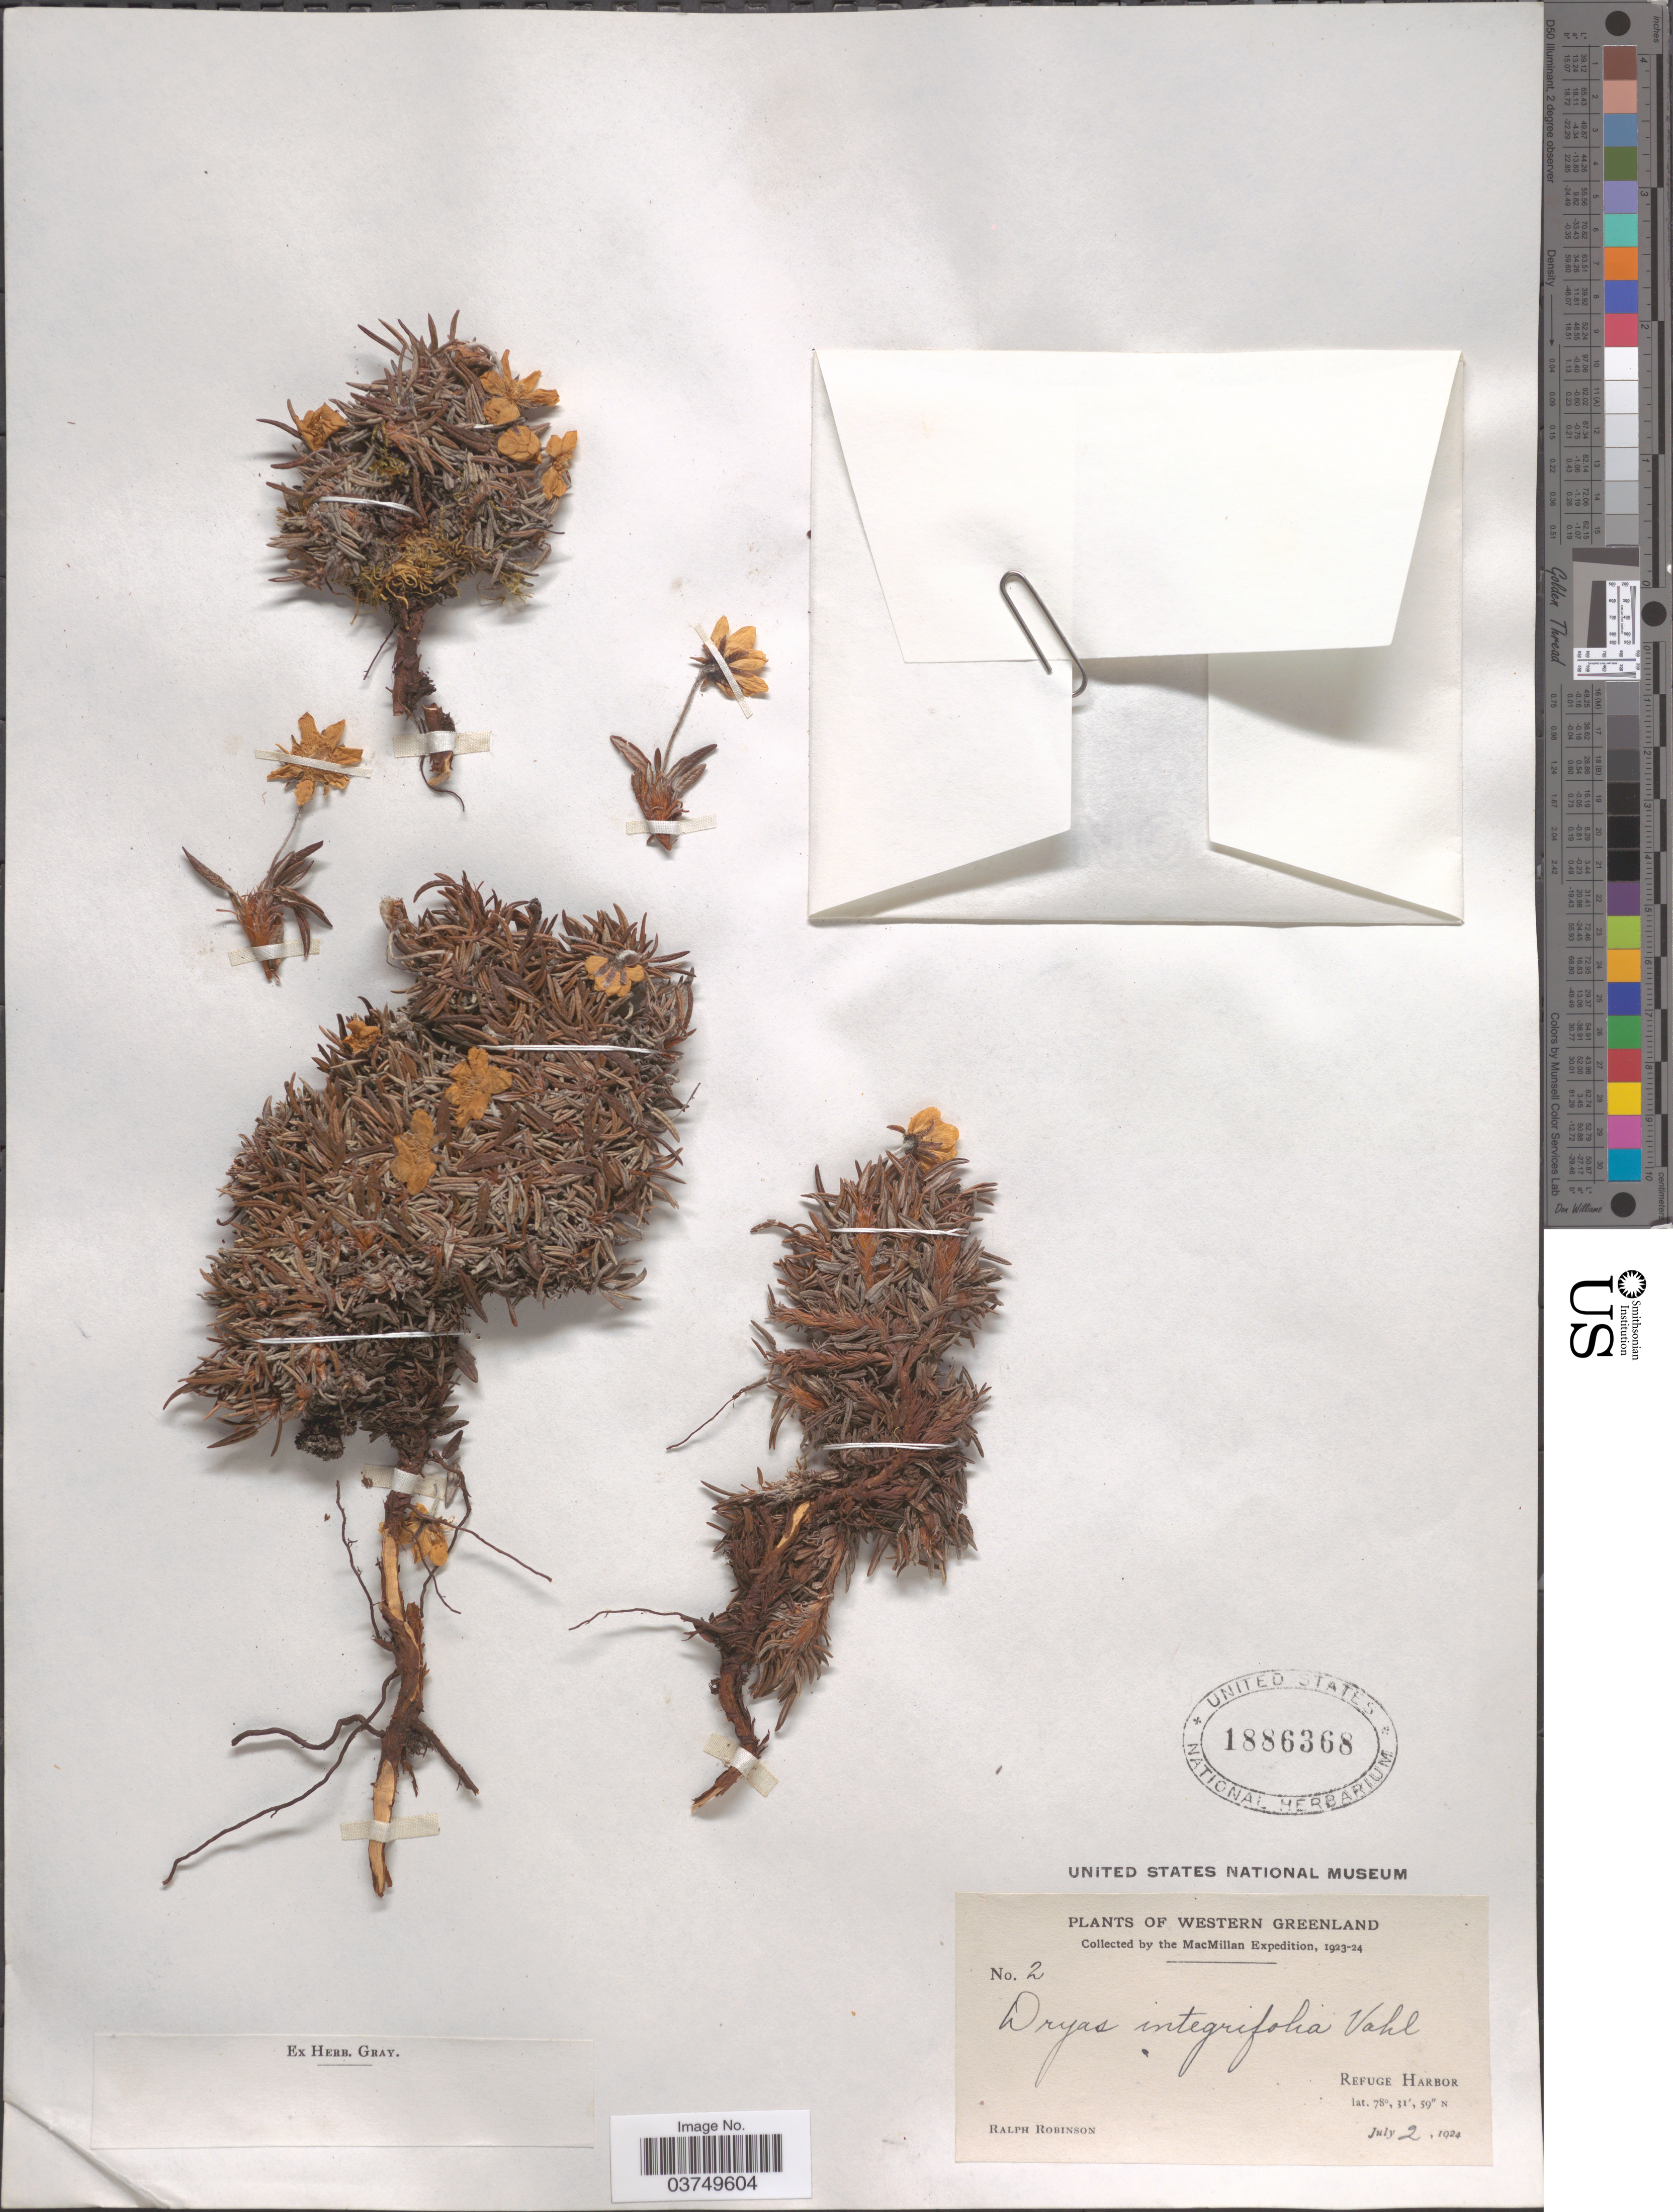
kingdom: Plantae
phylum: Tracheophyta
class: Magnoliopsida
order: Rosales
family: Rosaceae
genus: Dryas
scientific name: Dryas integrifolia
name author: Vahl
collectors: R. Robinson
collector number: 2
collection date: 1924-07-02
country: Greenland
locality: Western Greenland. Refuge Harbor.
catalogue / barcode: US 1886368